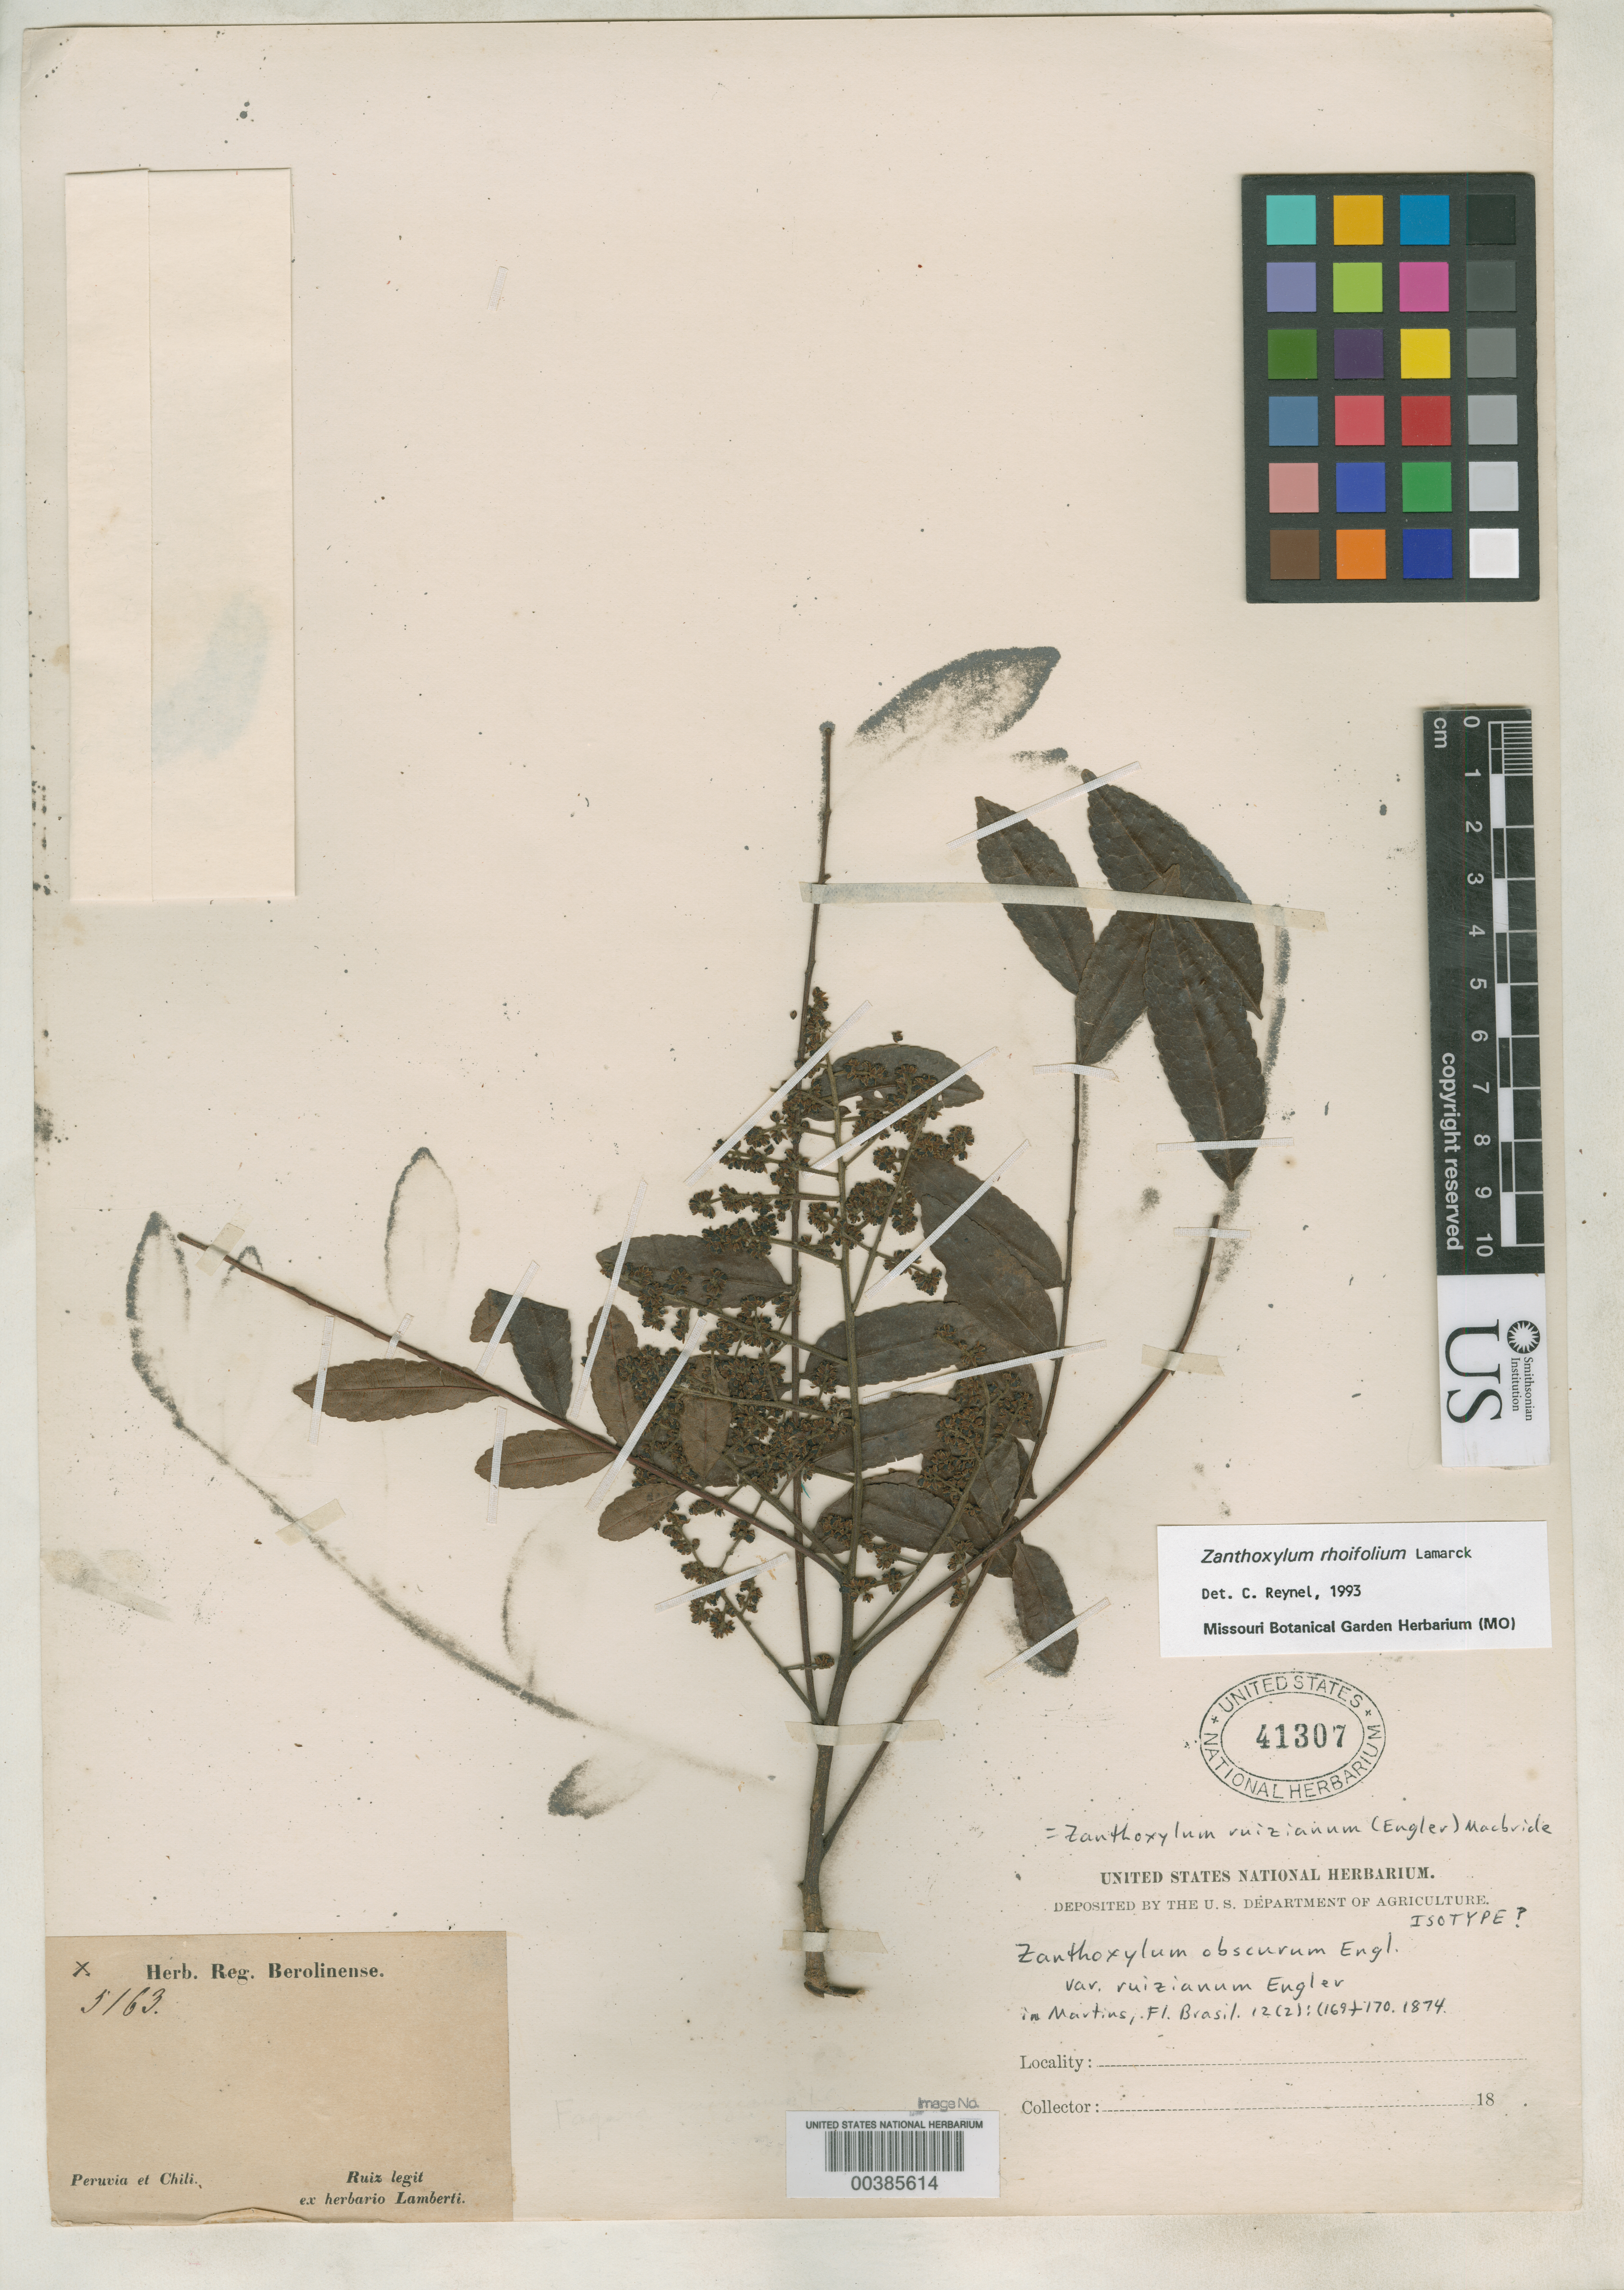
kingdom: Plantae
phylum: Tracheophyta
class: Magnoliopsida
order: Sapindales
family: Rutaceae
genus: Zanthoxylum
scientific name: Zanthoxylum obscurum var. ruizianum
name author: Engl. in Mart.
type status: Possible Isotype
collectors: H. Ruiz López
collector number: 5163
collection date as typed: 18--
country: Chile / Peru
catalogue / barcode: US 41307